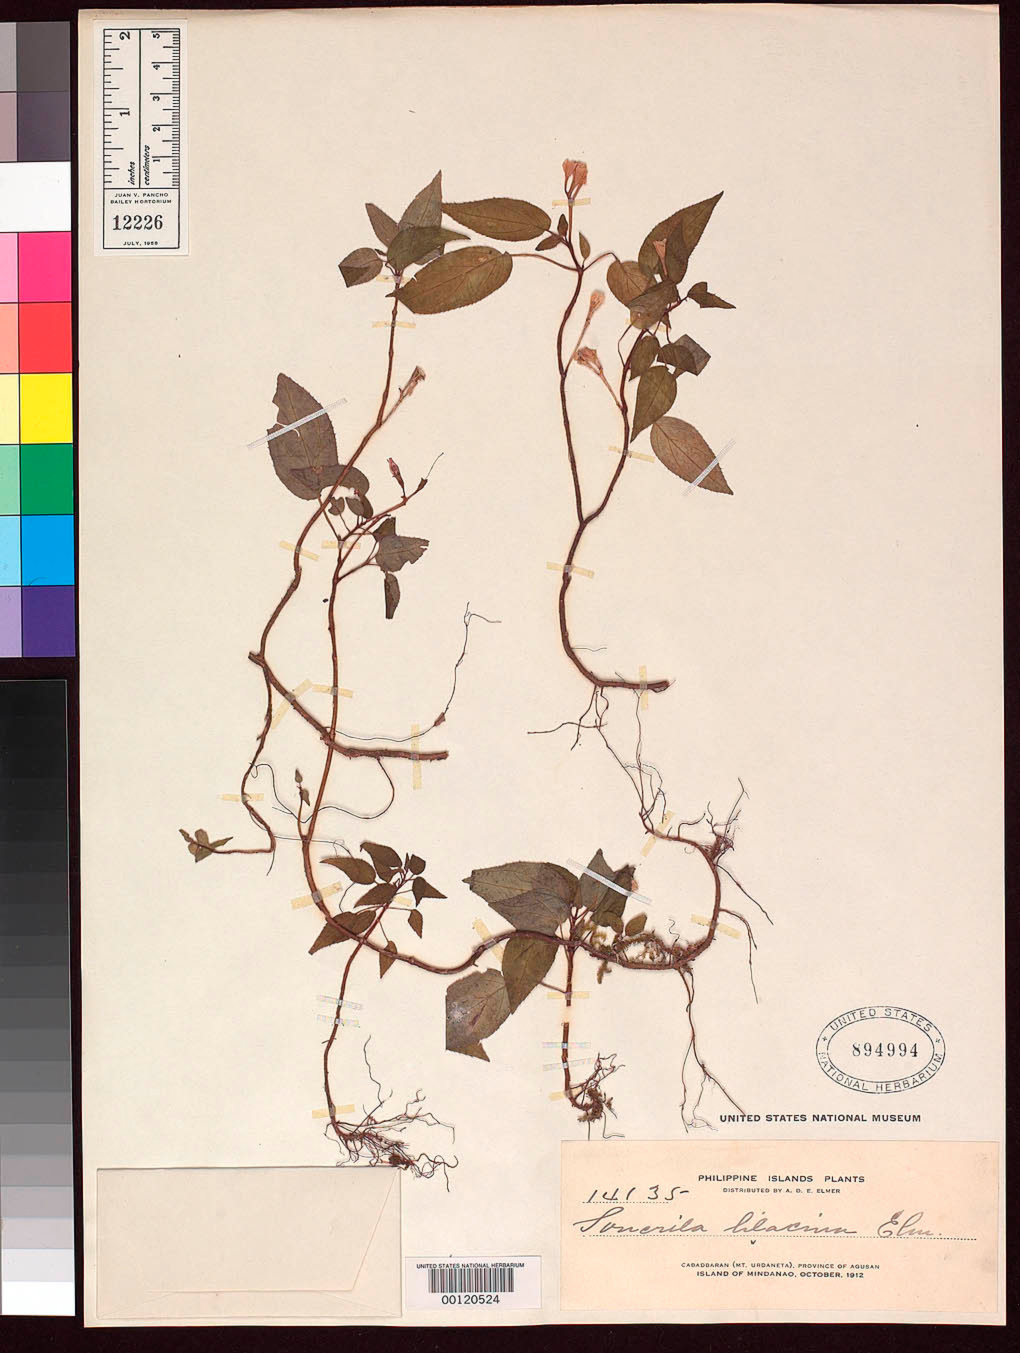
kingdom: Plantae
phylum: Tracheophyta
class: Magnoliopsida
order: Myrtales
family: Melastomataceae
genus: Sonerila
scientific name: Sonerila lilacina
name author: Elmer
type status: Isotype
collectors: A. D. E. Elmer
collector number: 14135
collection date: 1912-10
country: Philippines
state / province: Caraga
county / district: Agusan del Norte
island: Mindanao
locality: Cabadbaran (Mt. Urdaneta), Province of Agusan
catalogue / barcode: US 894994